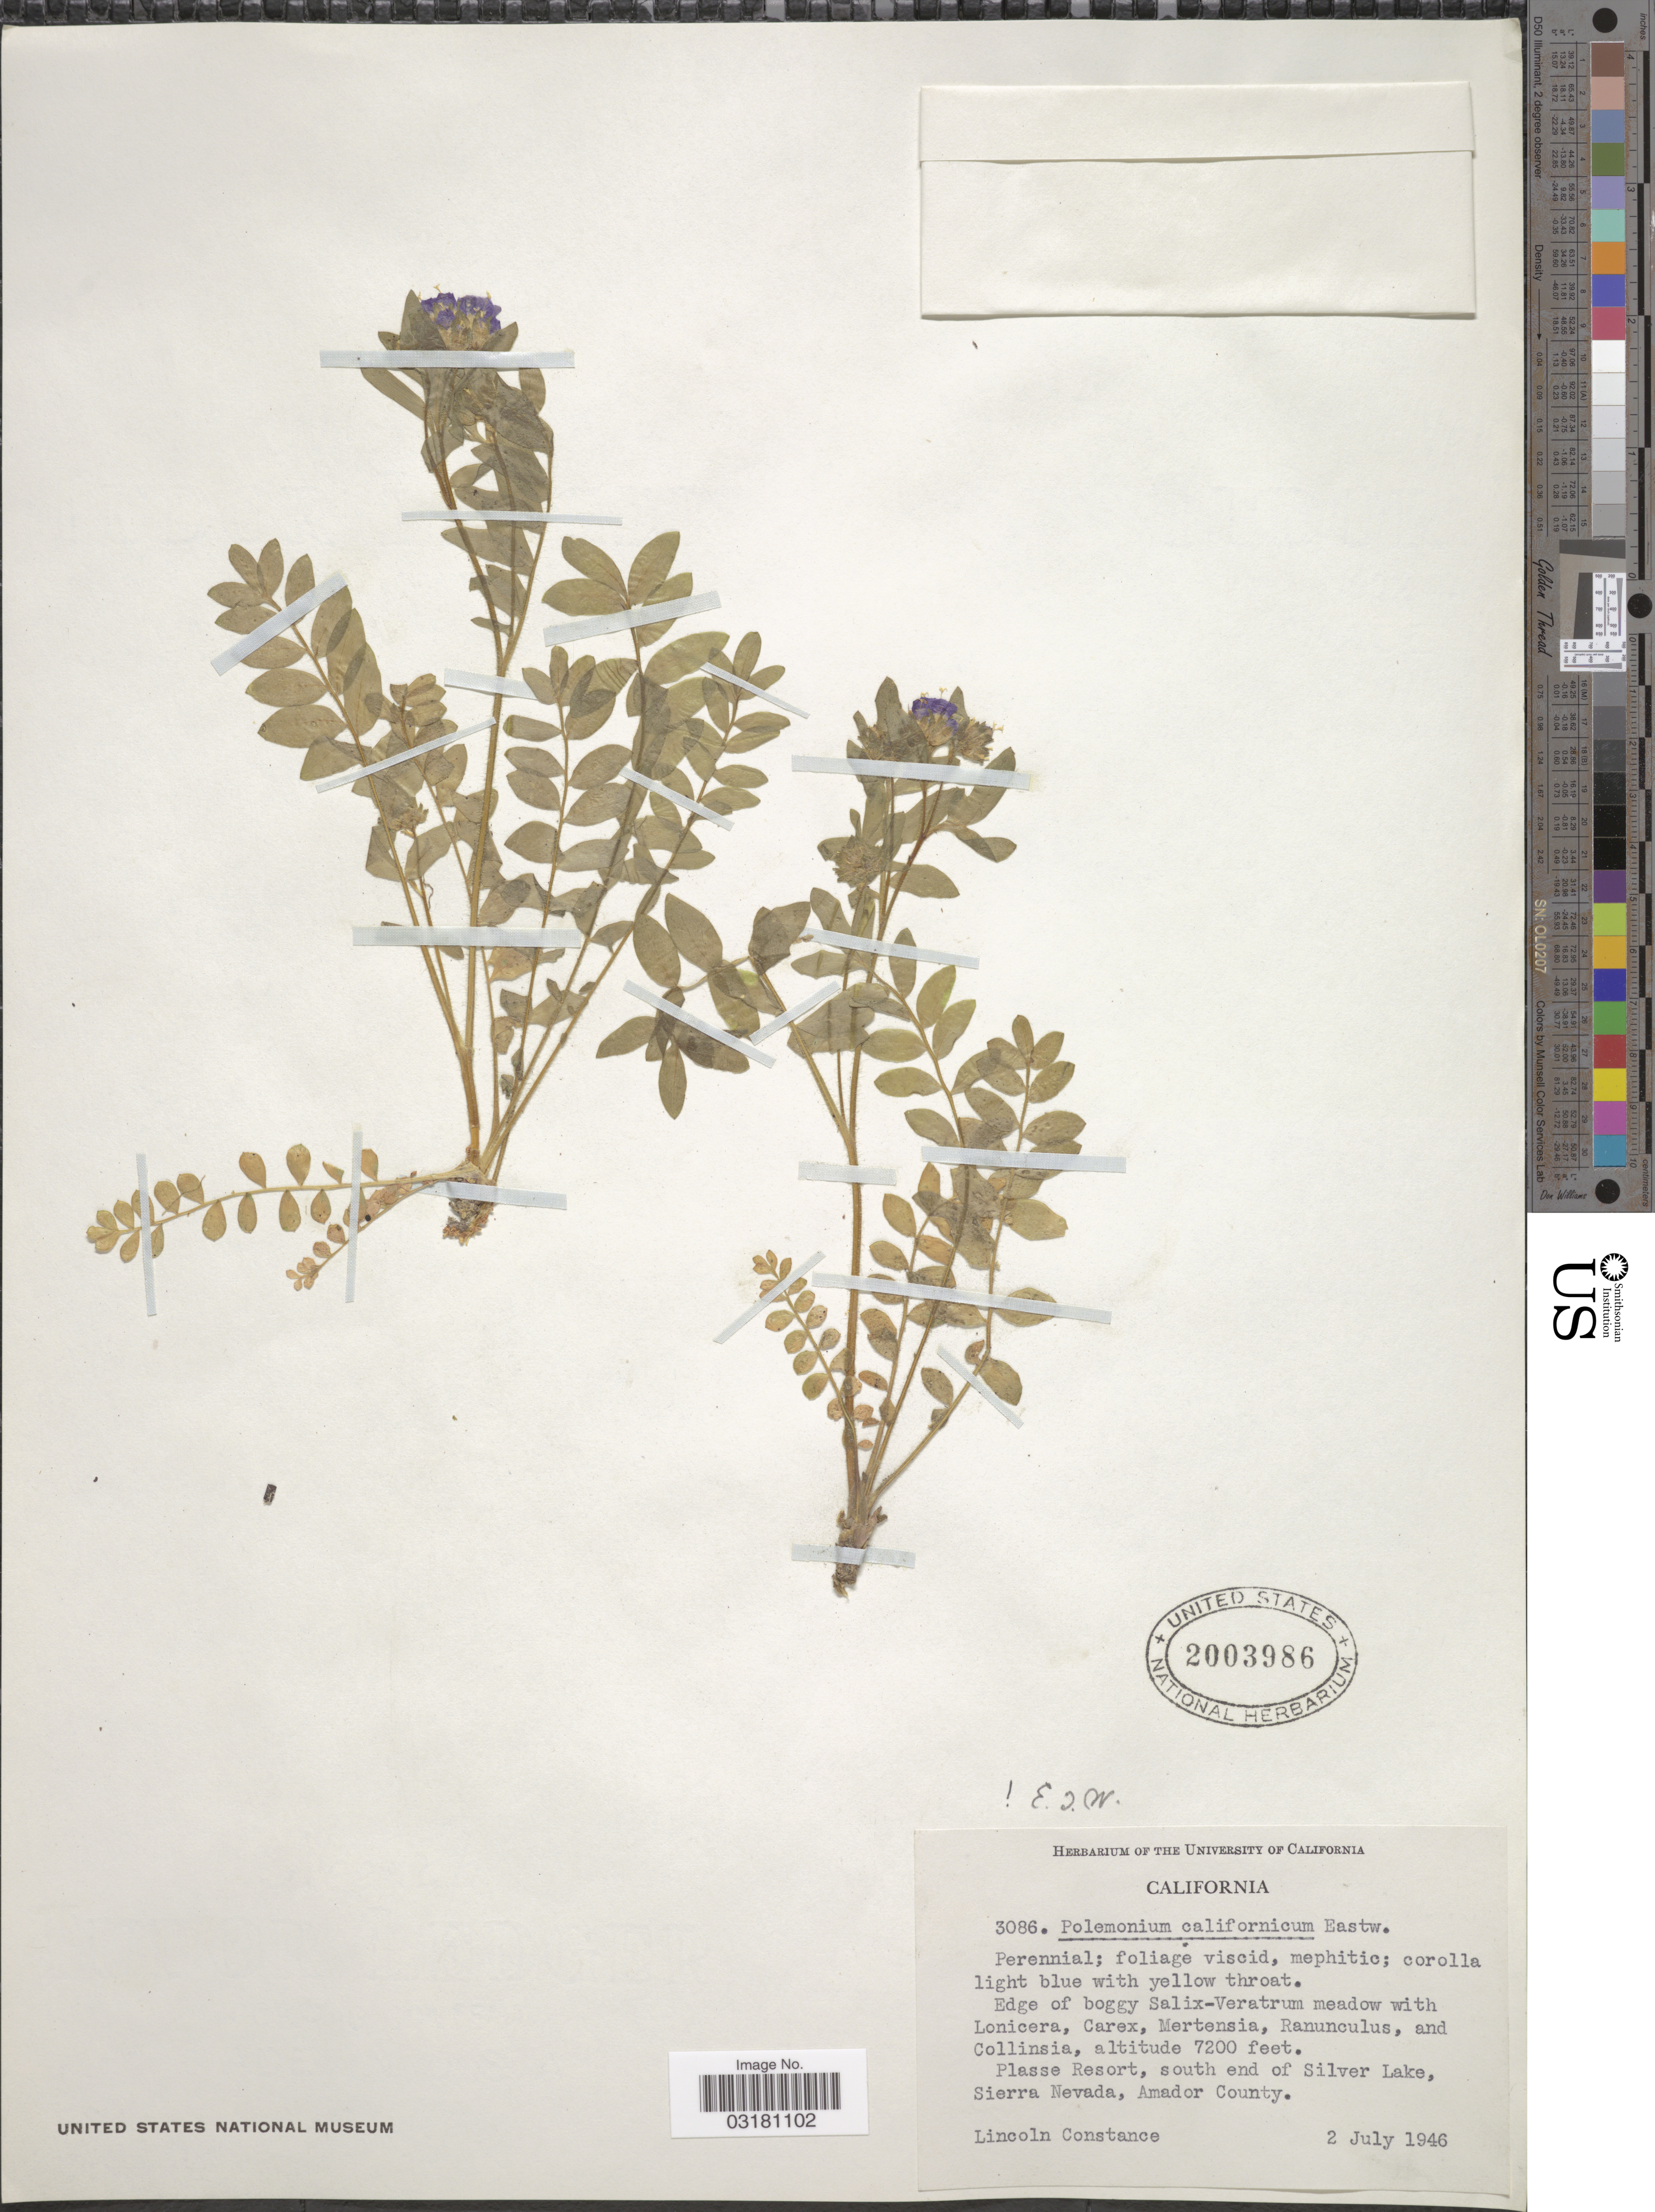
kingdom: Plantae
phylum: Tracheophyta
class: Magnoliopsida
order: Ericales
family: Polemoniaceae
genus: Polemonium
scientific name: Polemonium californicum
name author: Eastw.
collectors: L. Constance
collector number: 3086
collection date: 1946-07-02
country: United States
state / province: California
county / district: Amador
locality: Plasse Resort, south end of Silver Lake, Sierra Nevada, Amador County.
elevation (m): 2195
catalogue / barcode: US 2003986